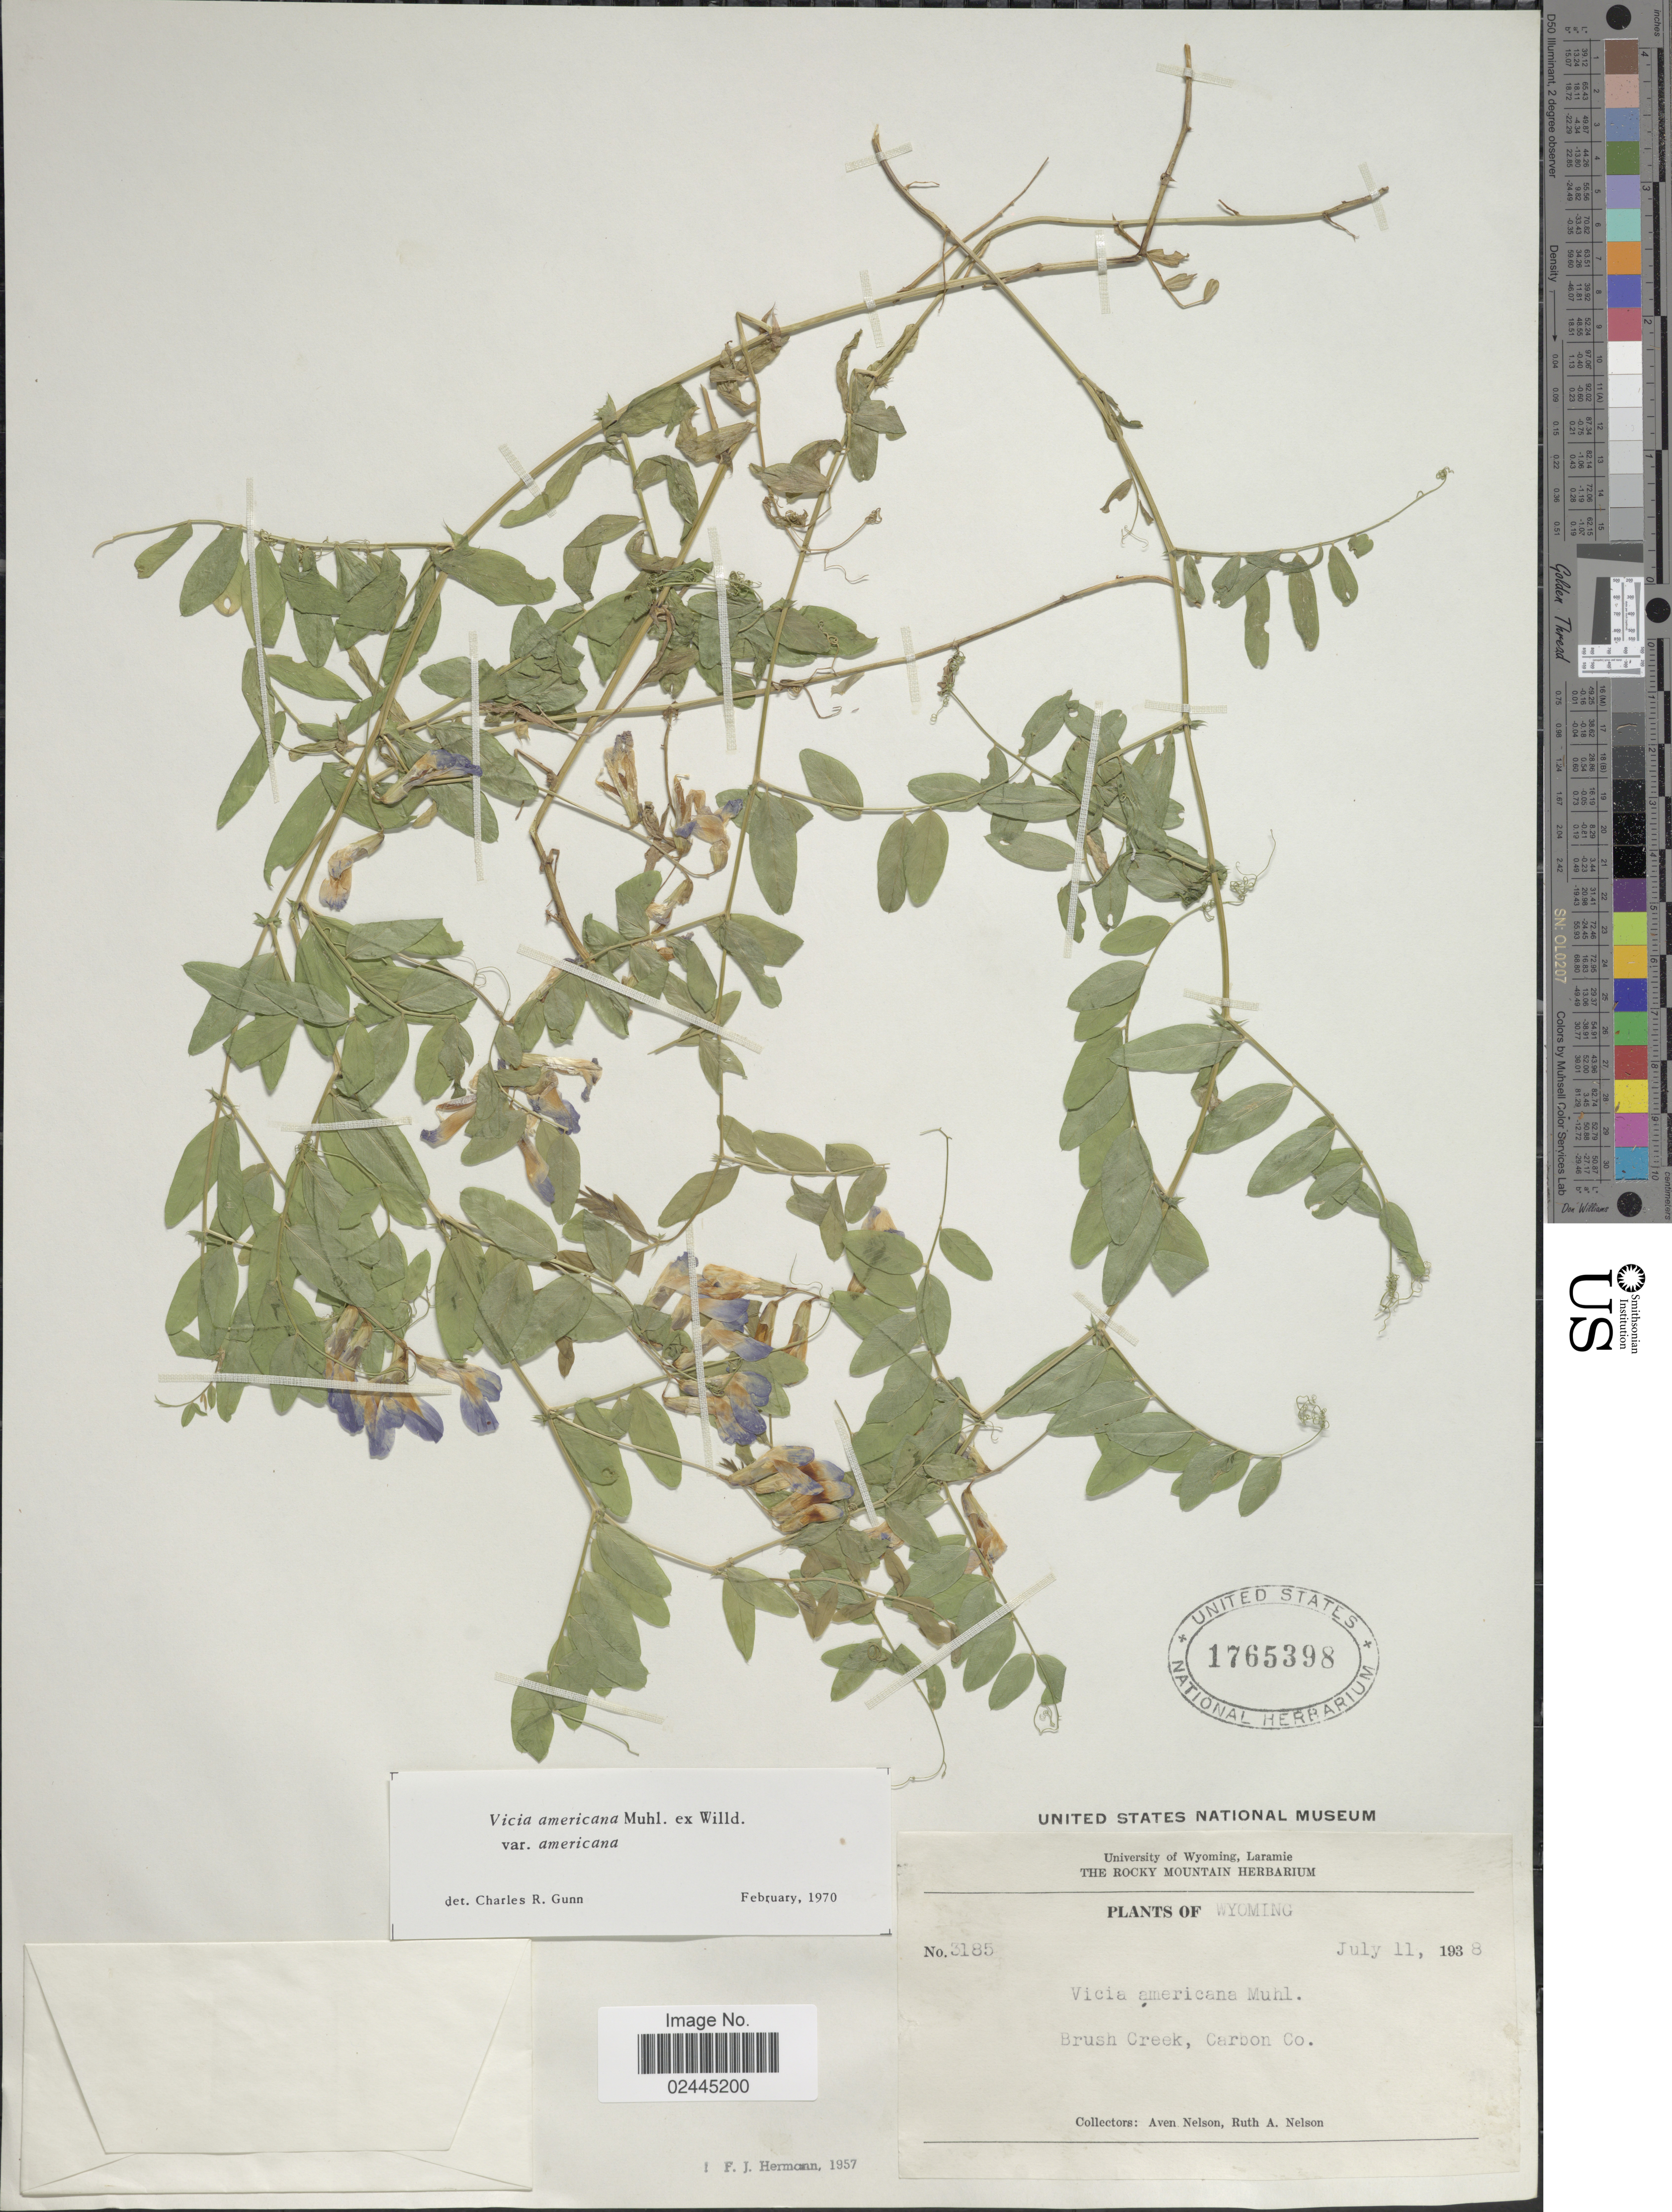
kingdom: Plantae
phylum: Tracheophyta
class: Magnoliopsida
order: Fabales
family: Fabaceae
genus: Vicia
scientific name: Vicia americana var. americana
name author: Muhl. ex Willd.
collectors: A. Nelson & R. A. Nelson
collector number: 3185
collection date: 1938-07-11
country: United States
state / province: Wyoming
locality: Brush Creek, Carbon Co.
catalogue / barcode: US 1765398